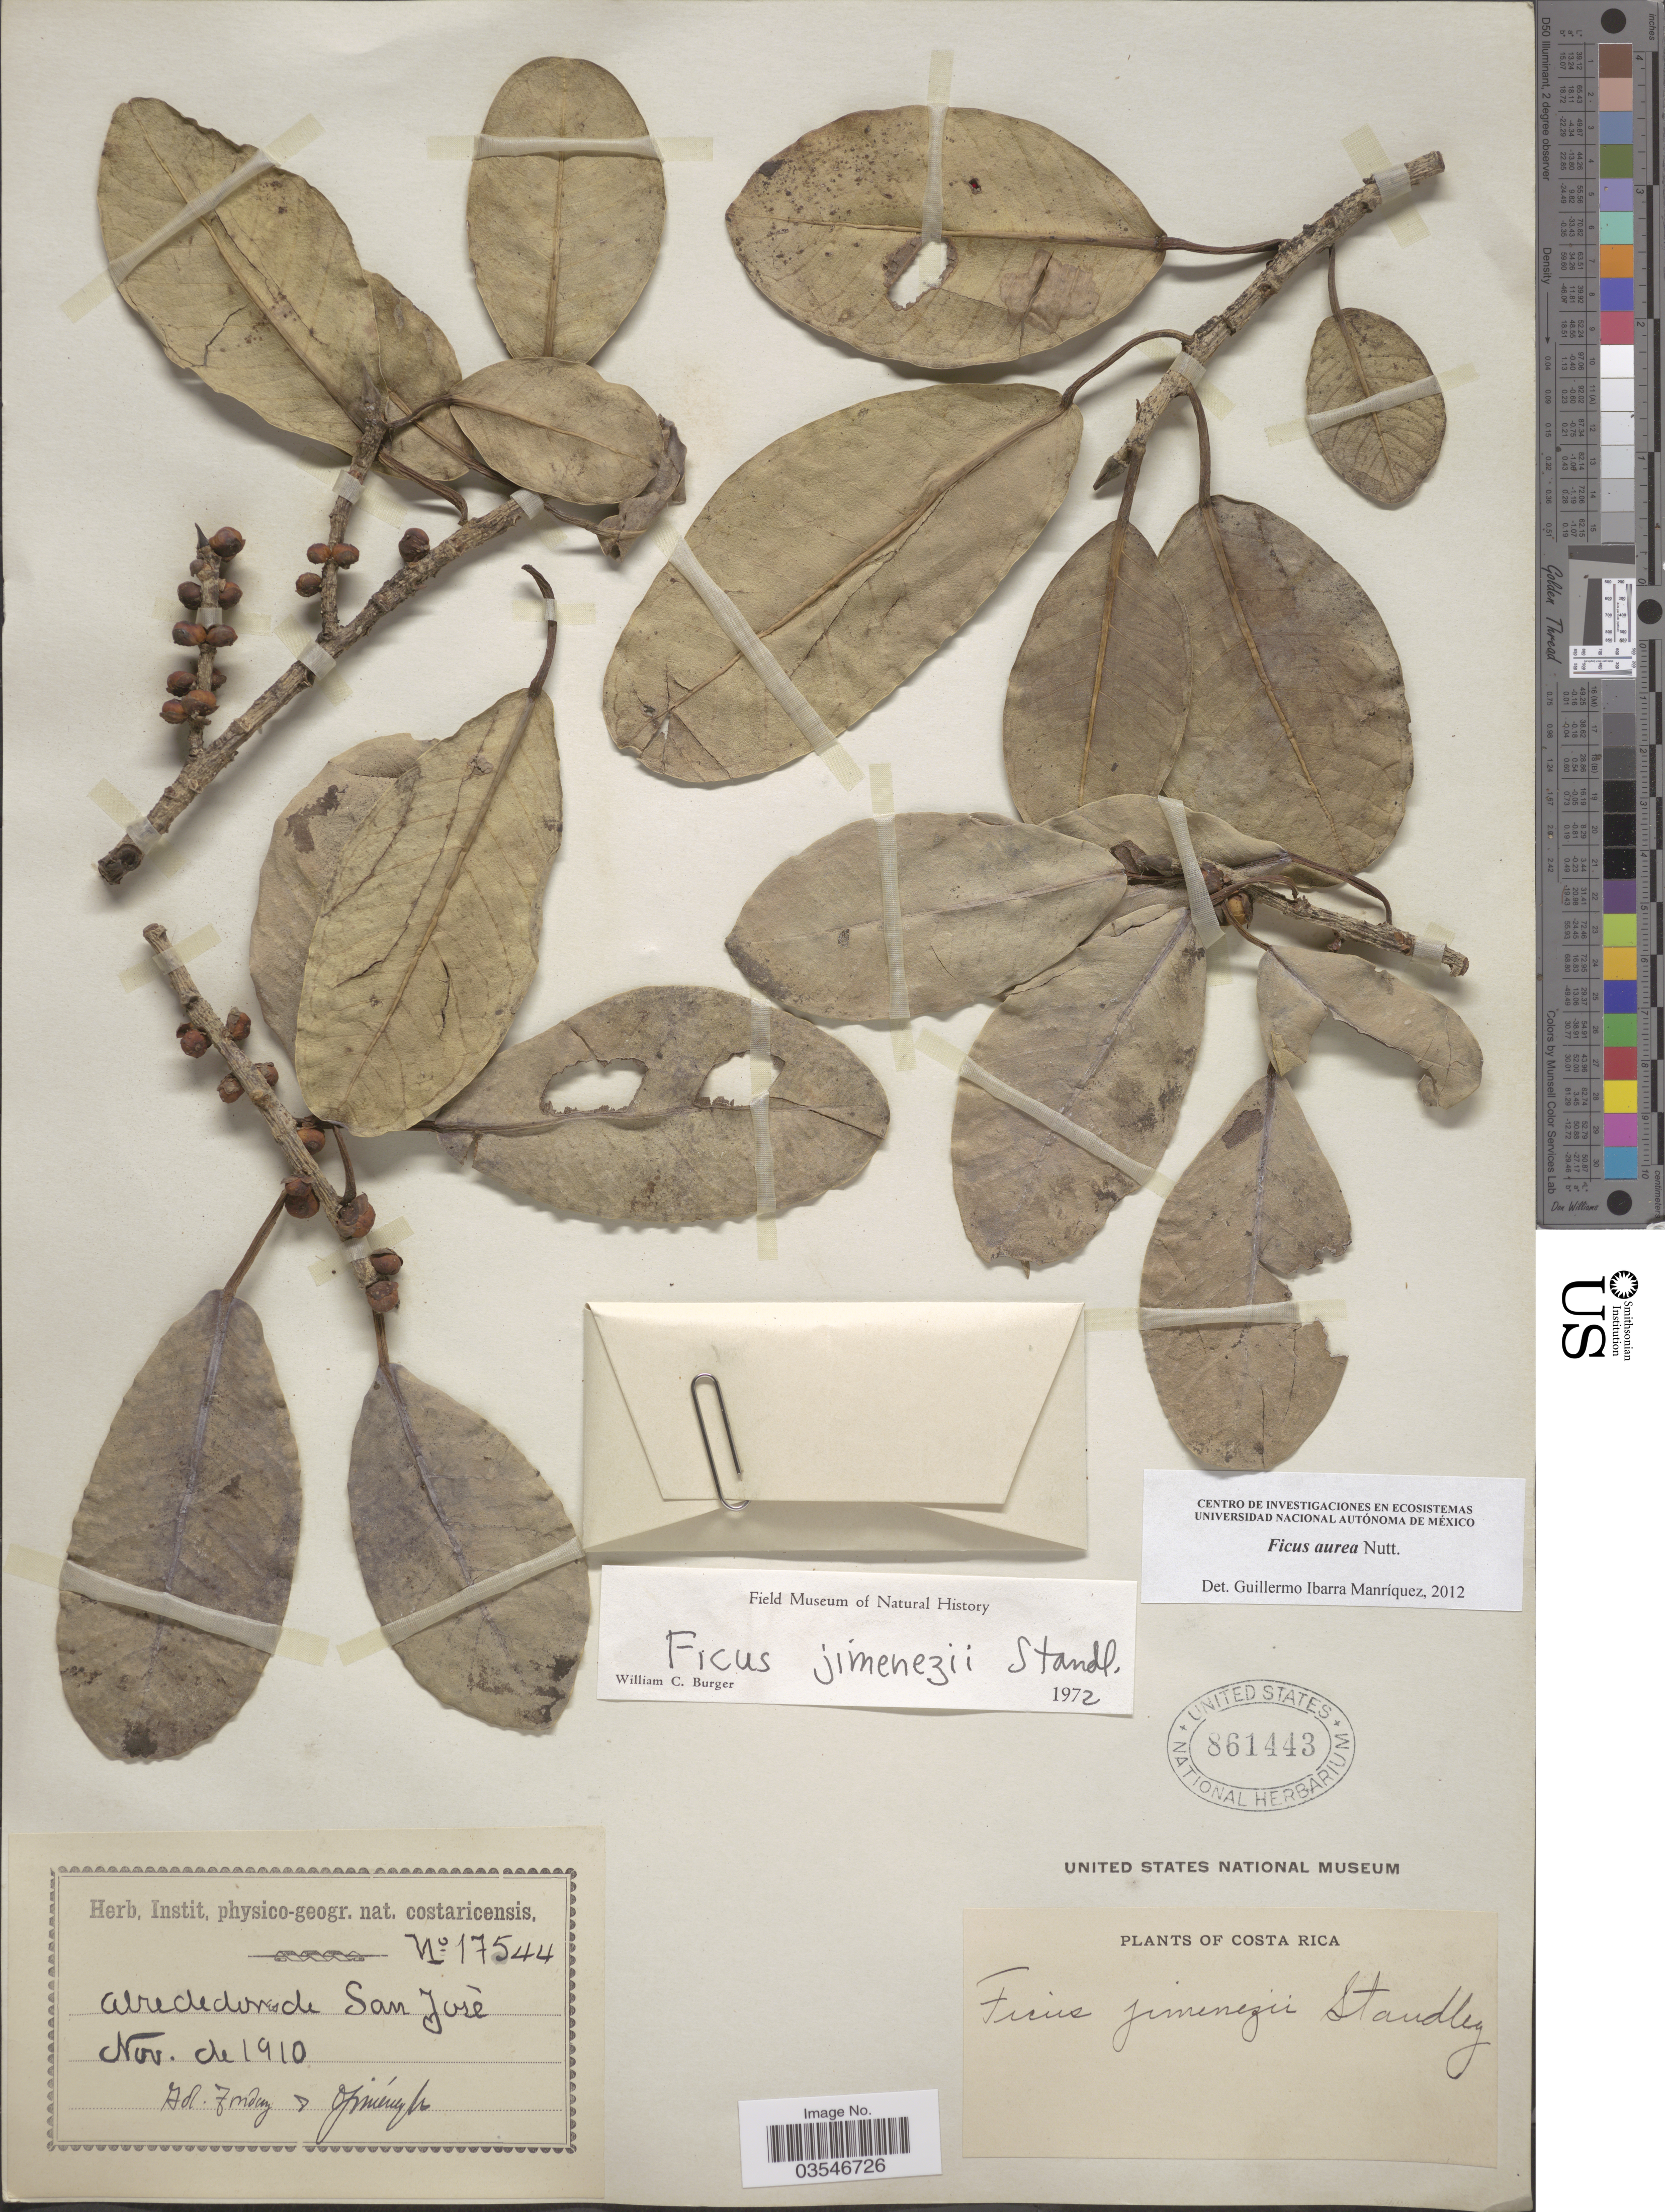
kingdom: Plantae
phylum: Tracheophyta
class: Magnoliopsida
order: Rosales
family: Moraceae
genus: Ficus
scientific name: Ficus aurea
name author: Nutt.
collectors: A. Tonduz & O. Jimenez L.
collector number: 17544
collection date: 1910-11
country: Costa Rica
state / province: San José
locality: Alrededores de San José.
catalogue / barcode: US 861443